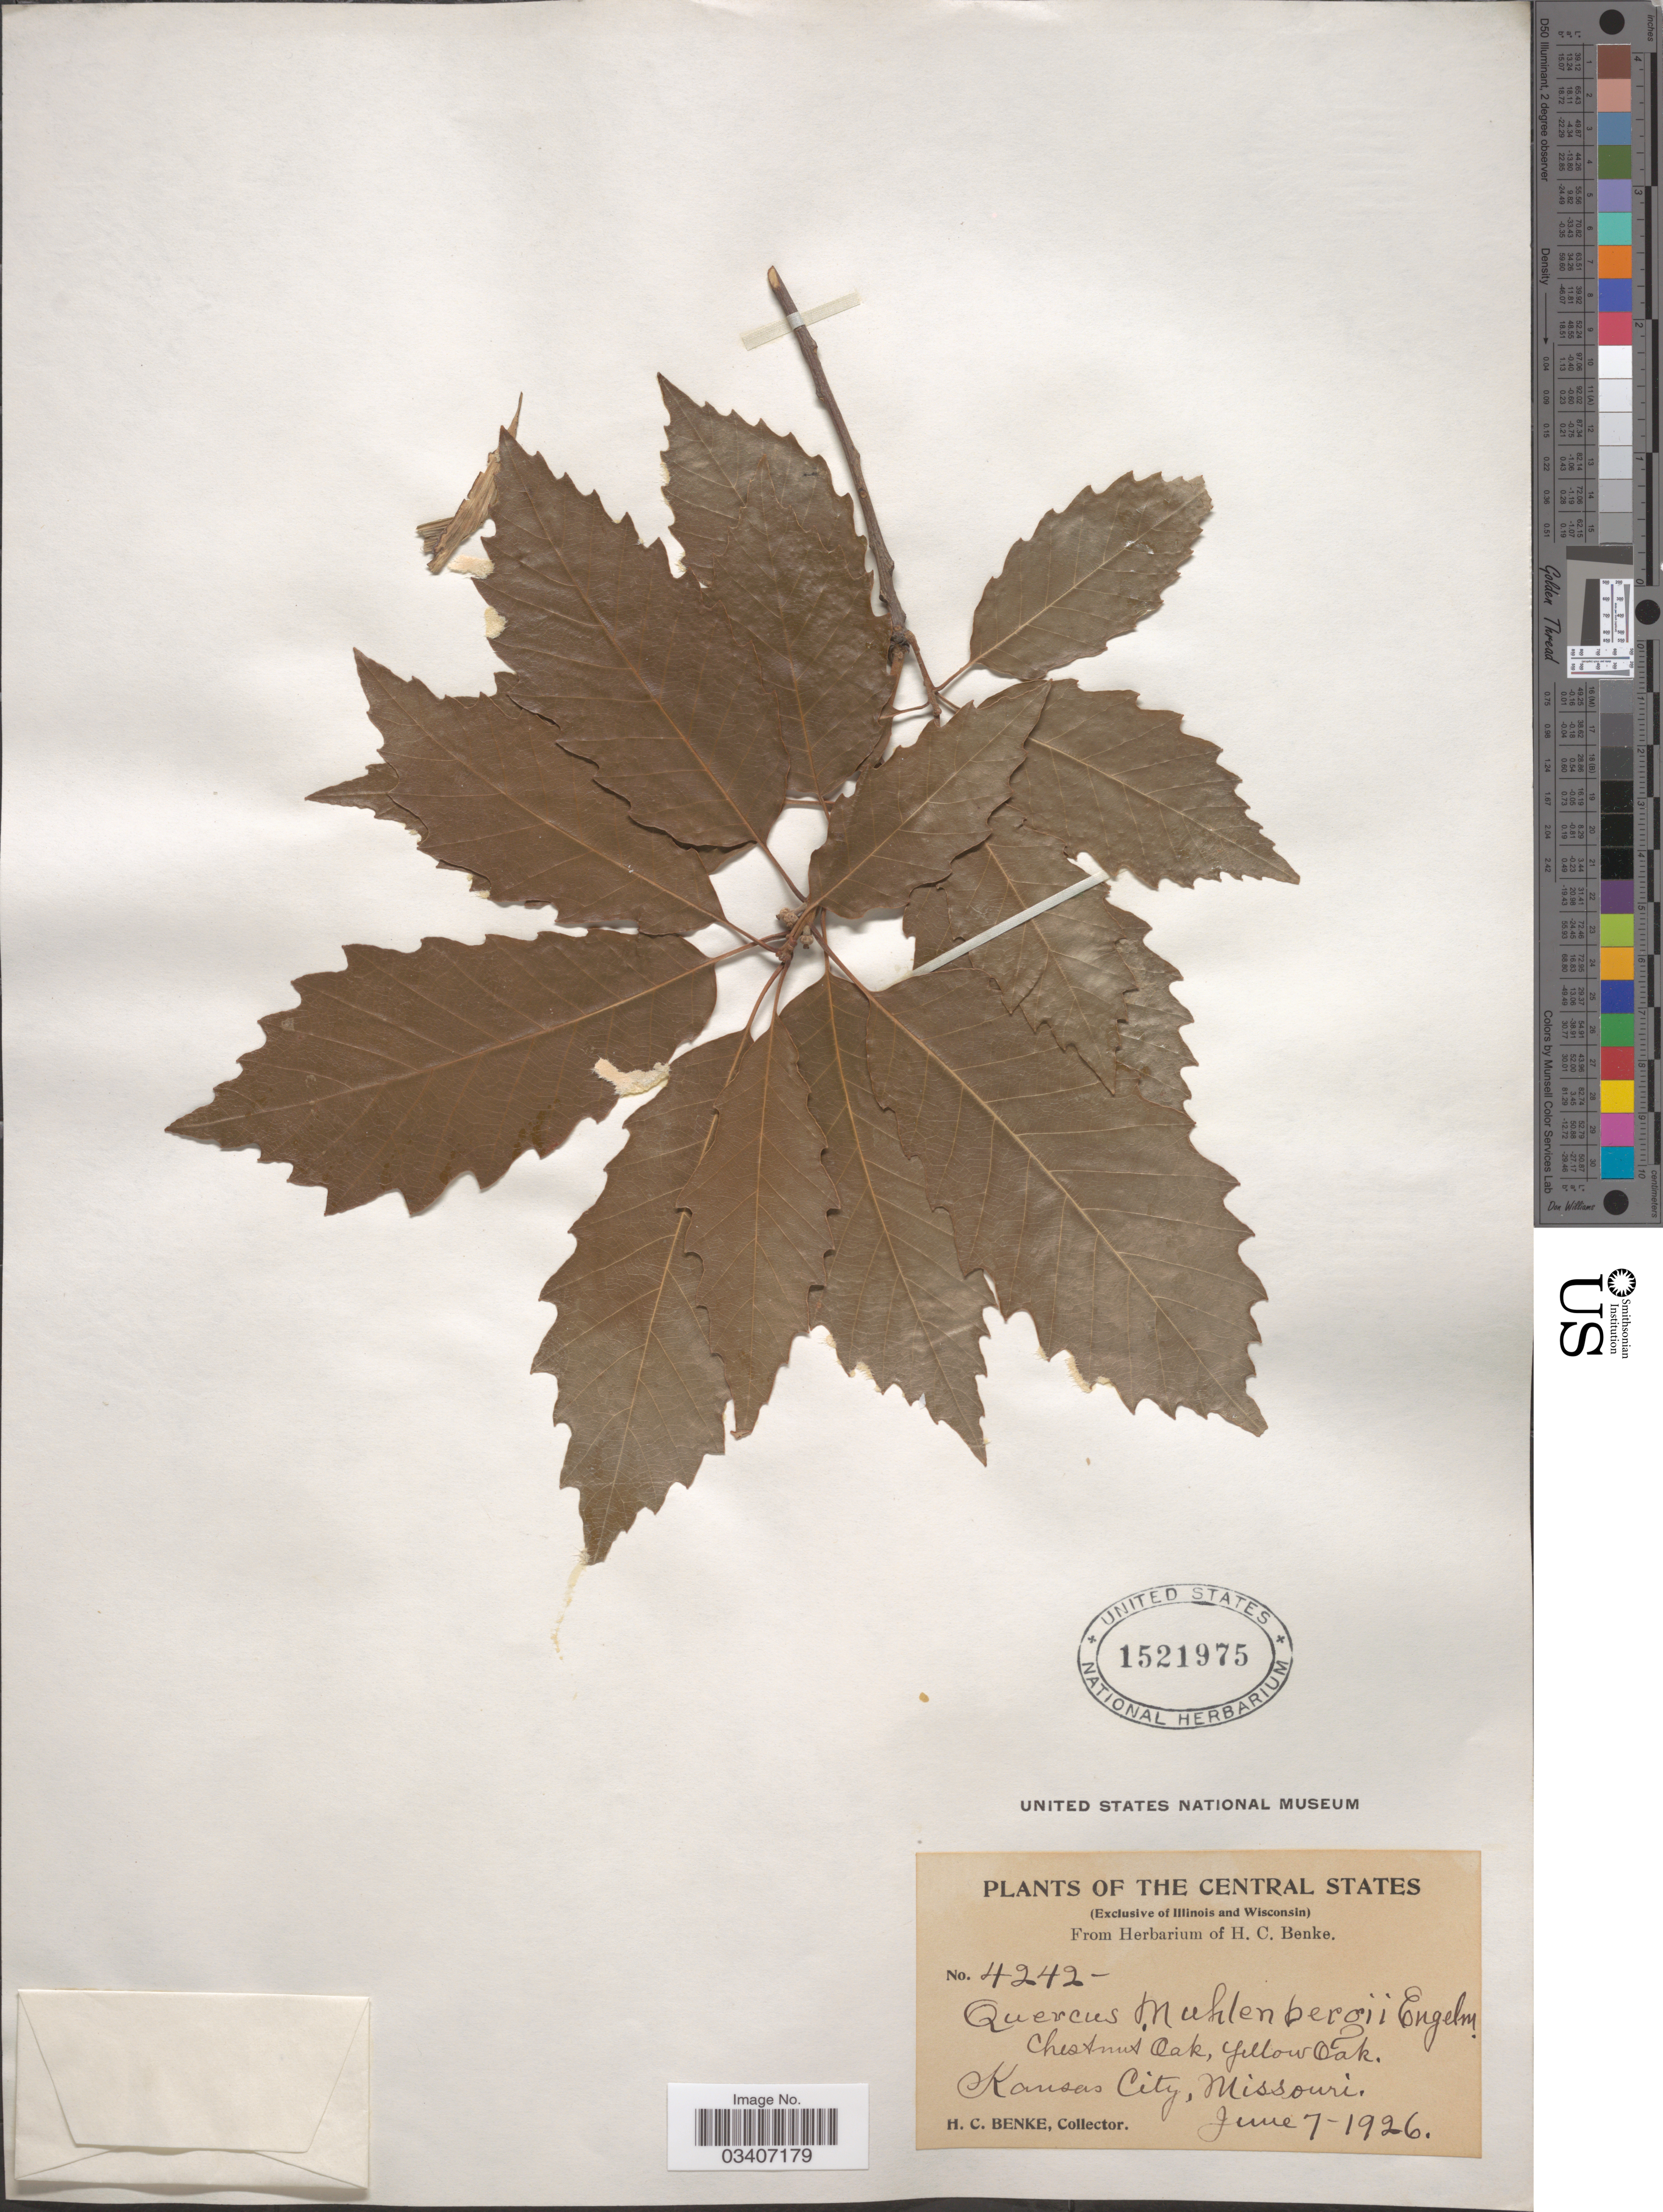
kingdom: Plantae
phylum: Tracheophyta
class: Magnoliopsida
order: Fagales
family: Fagaceae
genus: Quercus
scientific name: Quercus muehlenbergii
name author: Engelm.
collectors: H. Benke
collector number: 4242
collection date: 1926-06-07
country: United States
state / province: Missouri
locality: The Central States. Chestnut Oak, Yellow Oak. Kansas City.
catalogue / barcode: US 1521975